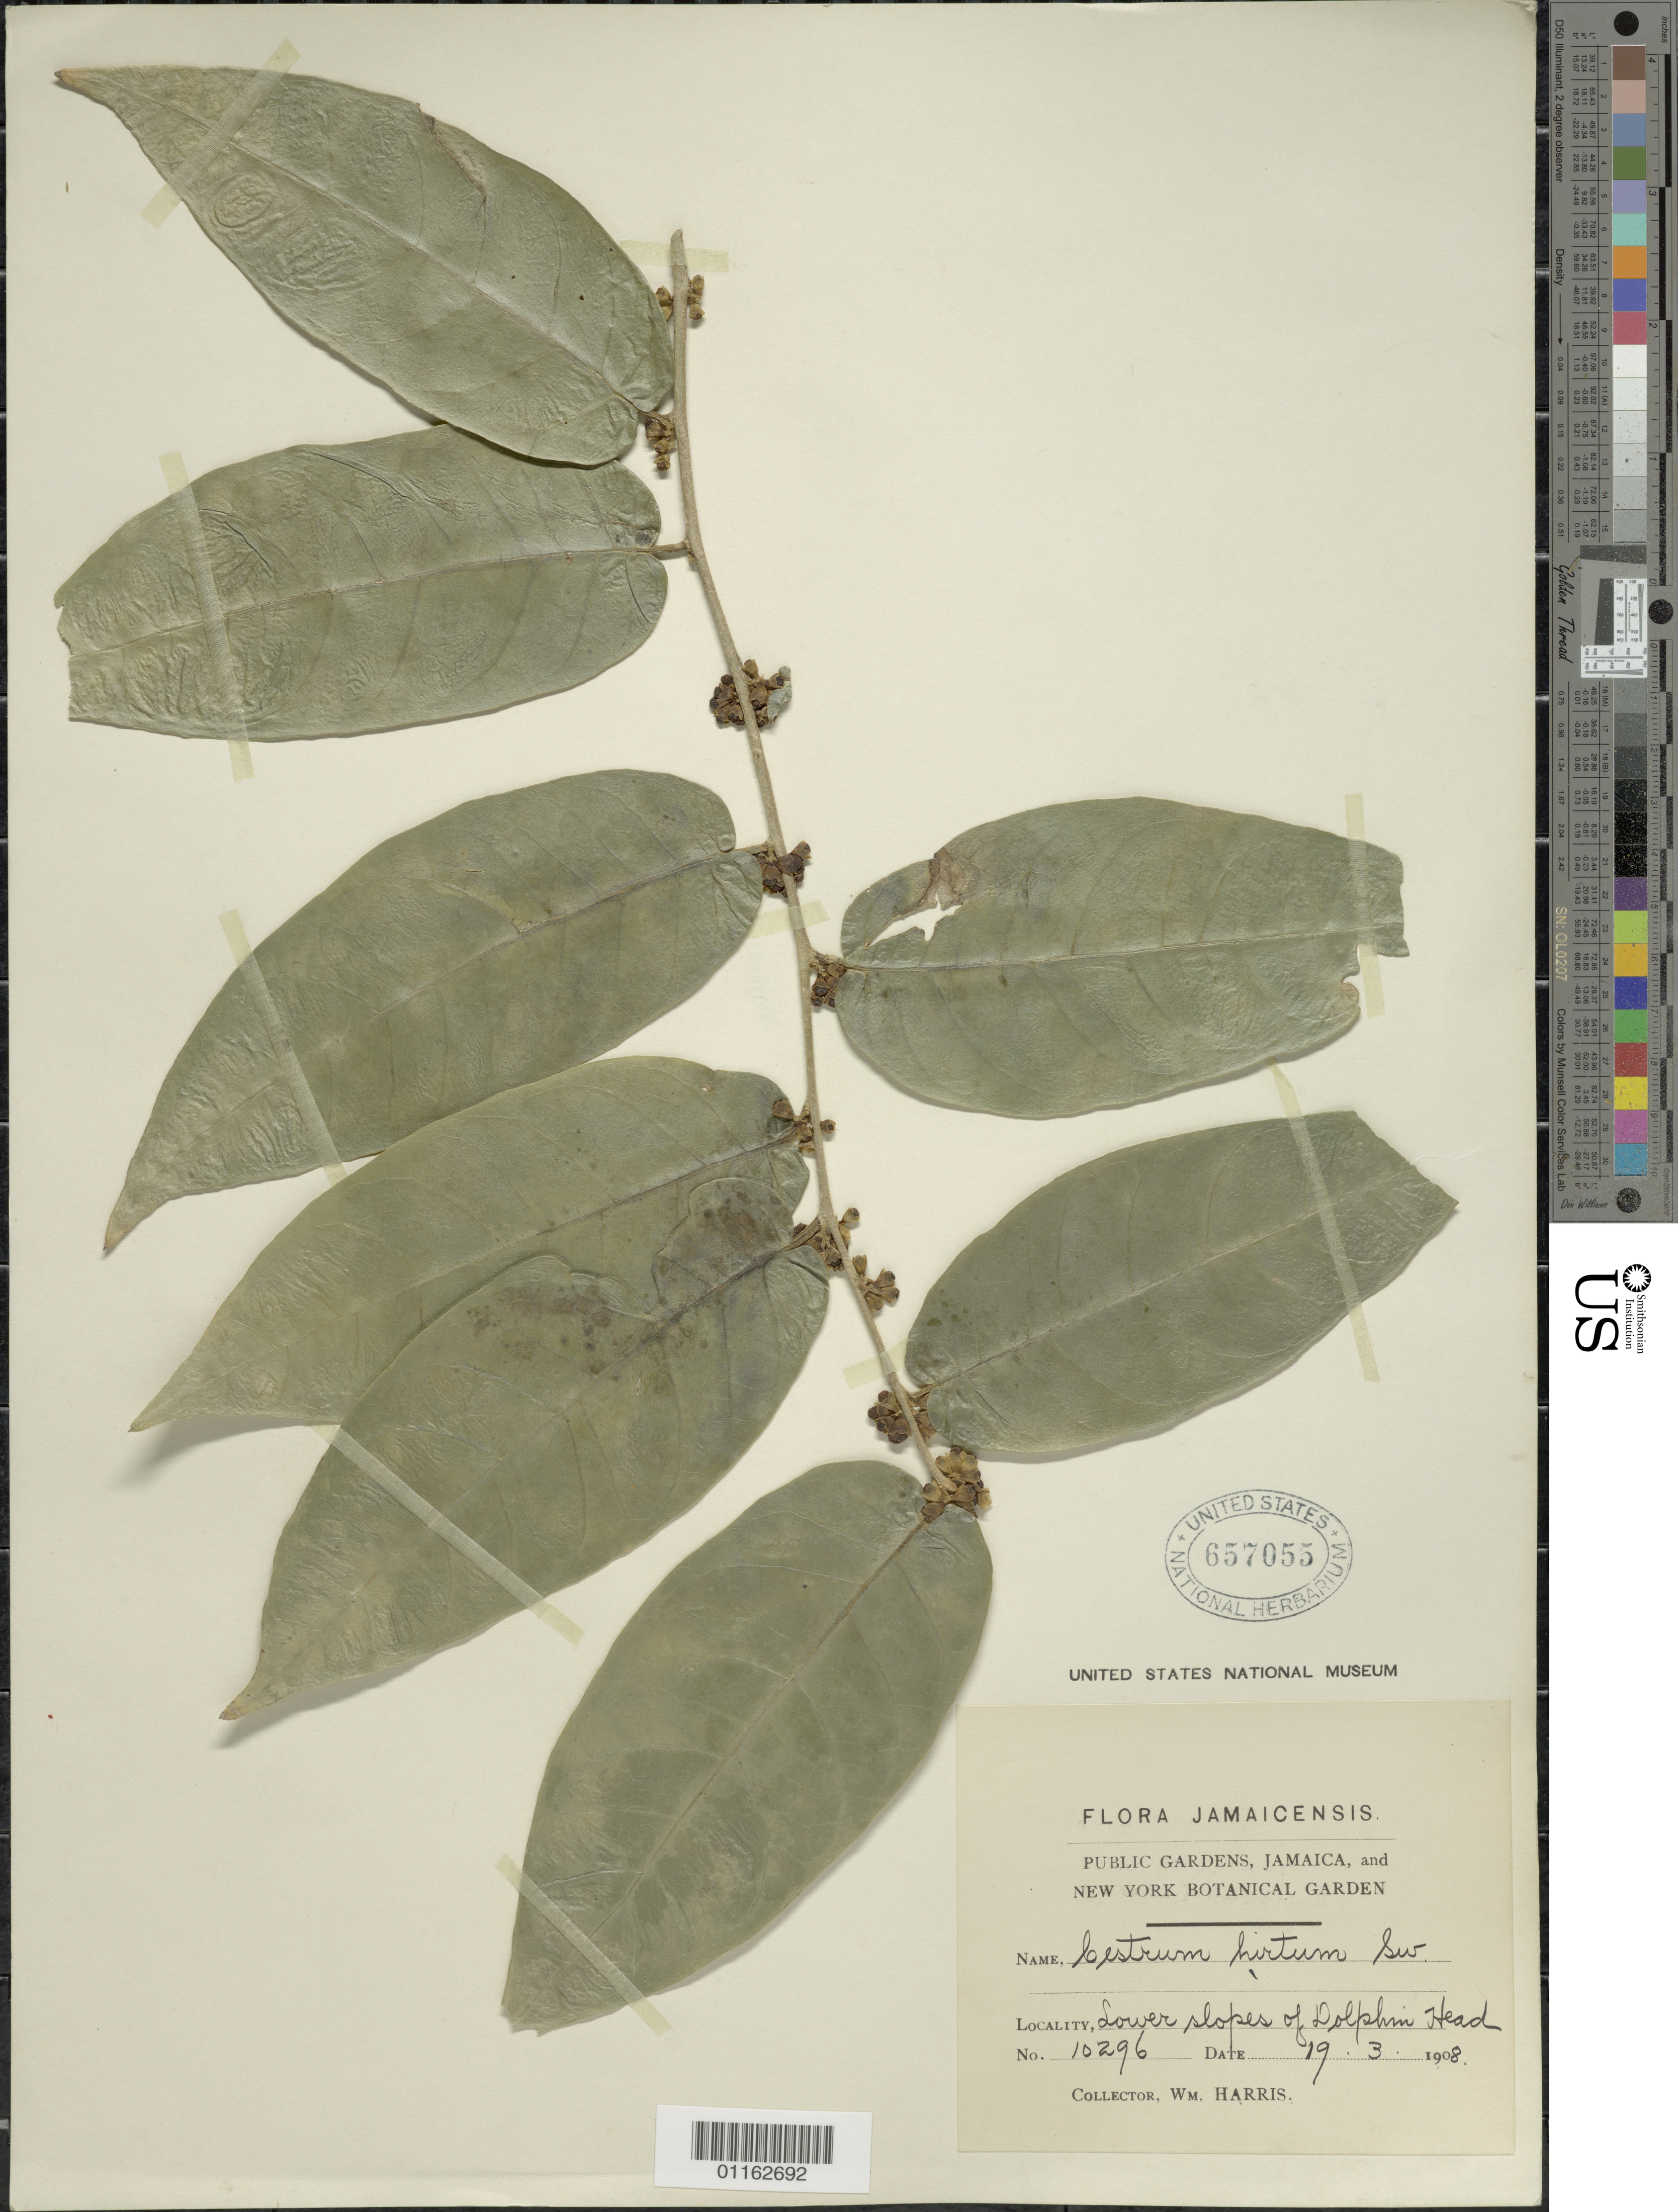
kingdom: Plantae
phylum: Tracheophyta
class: Magnoliopsida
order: Solanales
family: Solanaceae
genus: Cestrum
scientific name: Cestrum hirtum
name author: Sw.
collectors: W. Harris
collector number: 10296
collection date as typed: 19 Mar 1908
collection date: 1908-03-19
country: Jamaica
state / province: Hanover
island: Jamaica I.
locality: Lower slopes of Dolphin Head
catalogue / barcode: US 657055